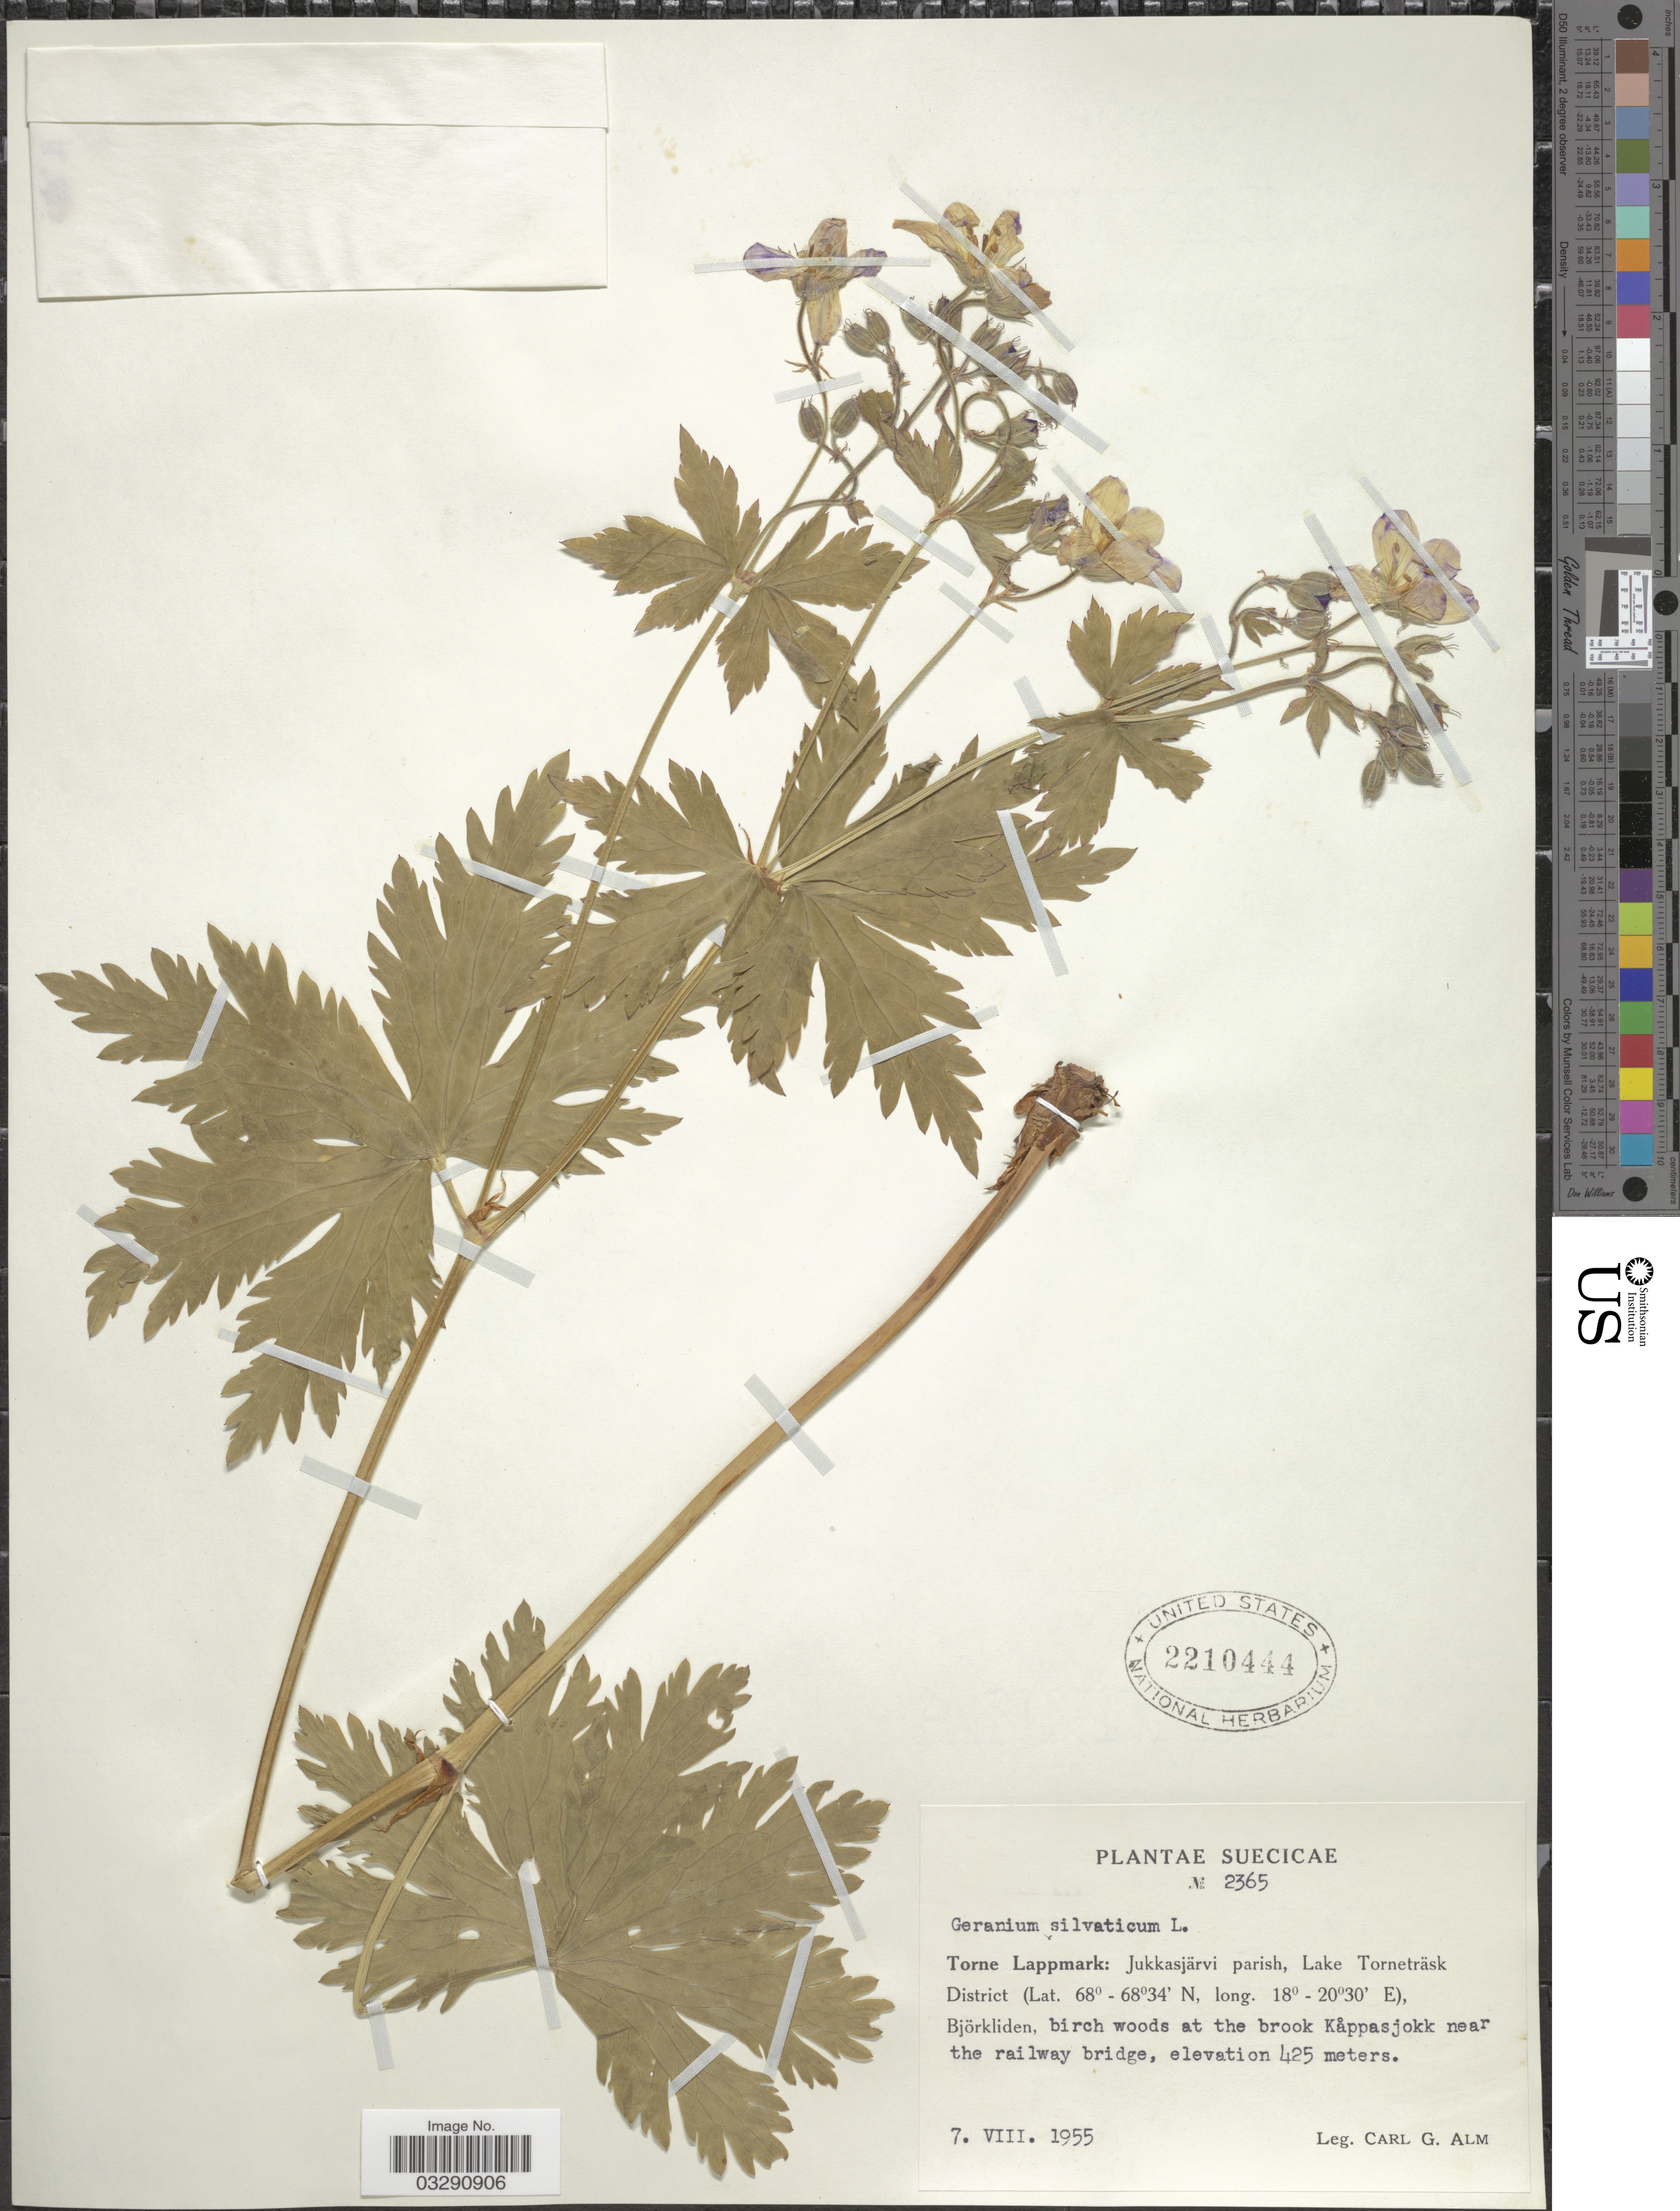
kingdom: Plantae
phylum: Tracheophyta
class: Magnoliopsida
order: Geraniales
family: Geraniaceae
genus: Geranium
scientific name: Geranium silvaticum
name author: L.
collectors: C. G. Alm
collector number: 2365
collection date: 1955-08-07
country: Sweden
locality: Suecicae, Torne Lappmark: Jukkasjärv parish, Lake Torneträsk District, Björkliden, birch woods at the brook Kåppasjokk near the railway bridge.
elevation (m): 425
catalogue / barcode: US 2210444